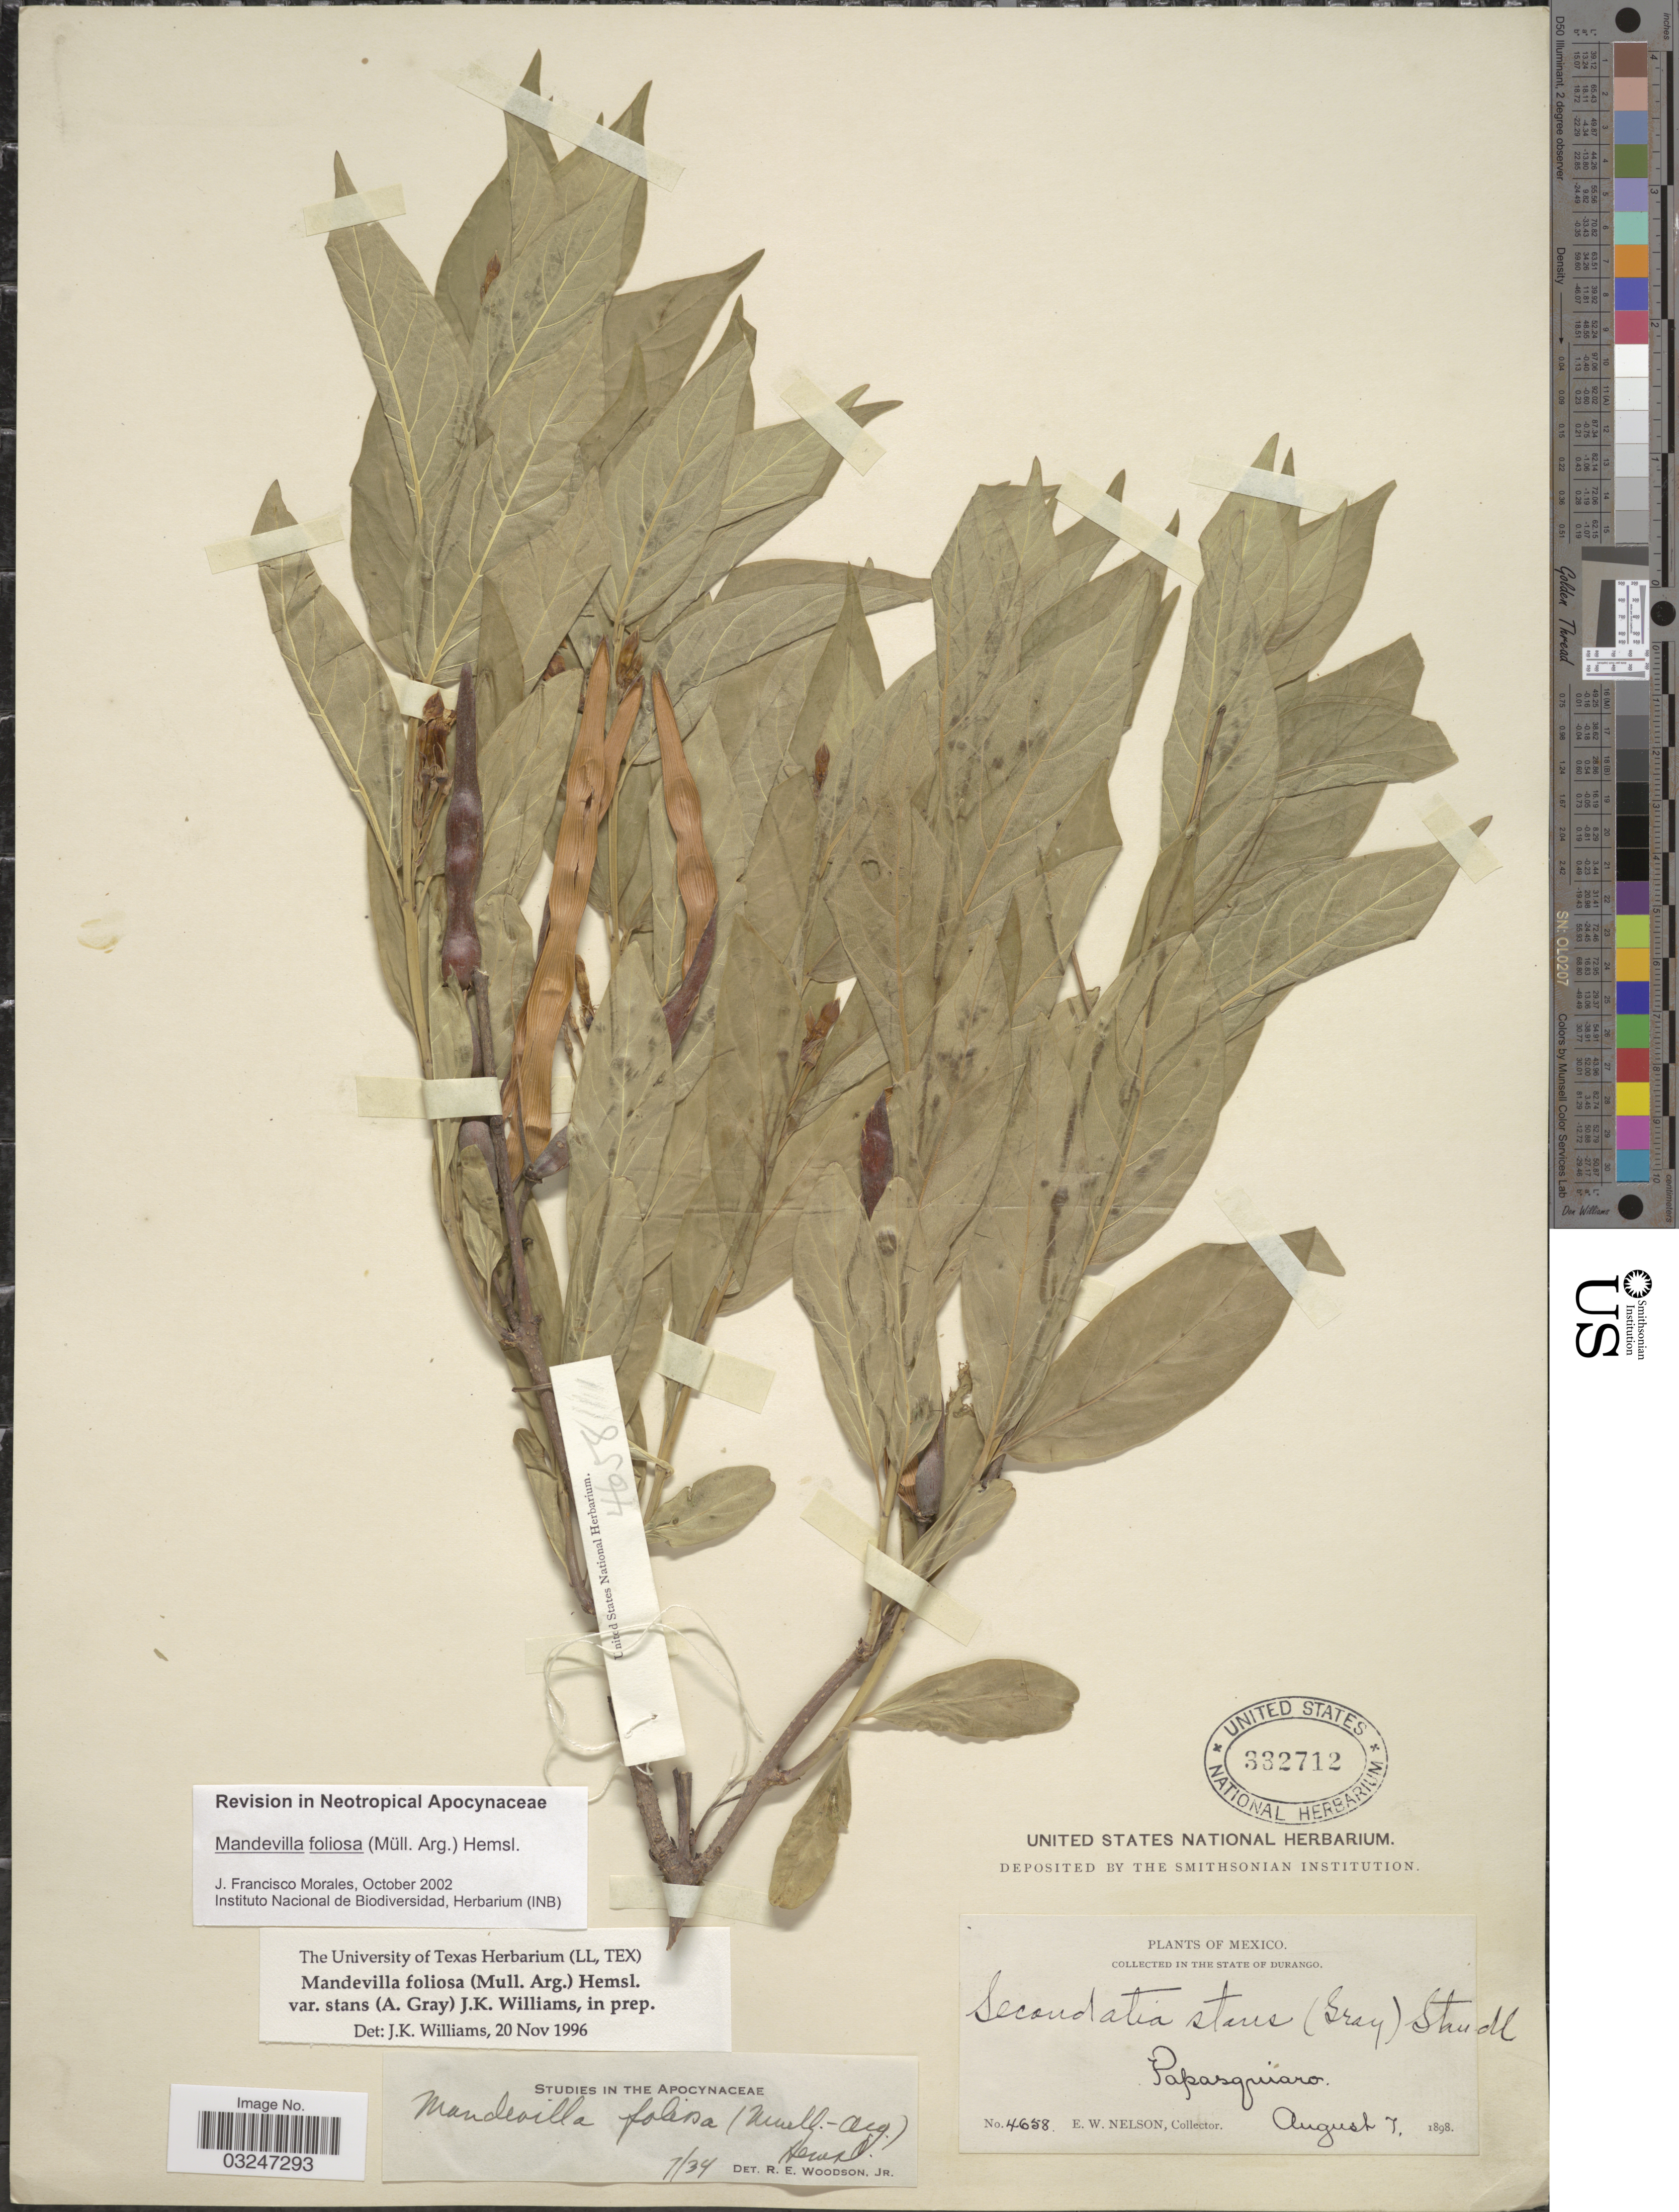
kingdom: Plantae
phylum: Tracheophyta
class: Magnoliopsida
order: Gentianales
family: Apocynaceae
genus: Mandevilla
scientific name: Mandevilla foliosa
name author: (Müll. Arg.) Hemsl.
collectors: E. W. Nelson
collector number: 4658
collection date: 1898-08-07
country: Mexico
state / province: Durango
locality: Collected in the State of Durango. Papasquiaro.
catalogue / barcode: US 332712